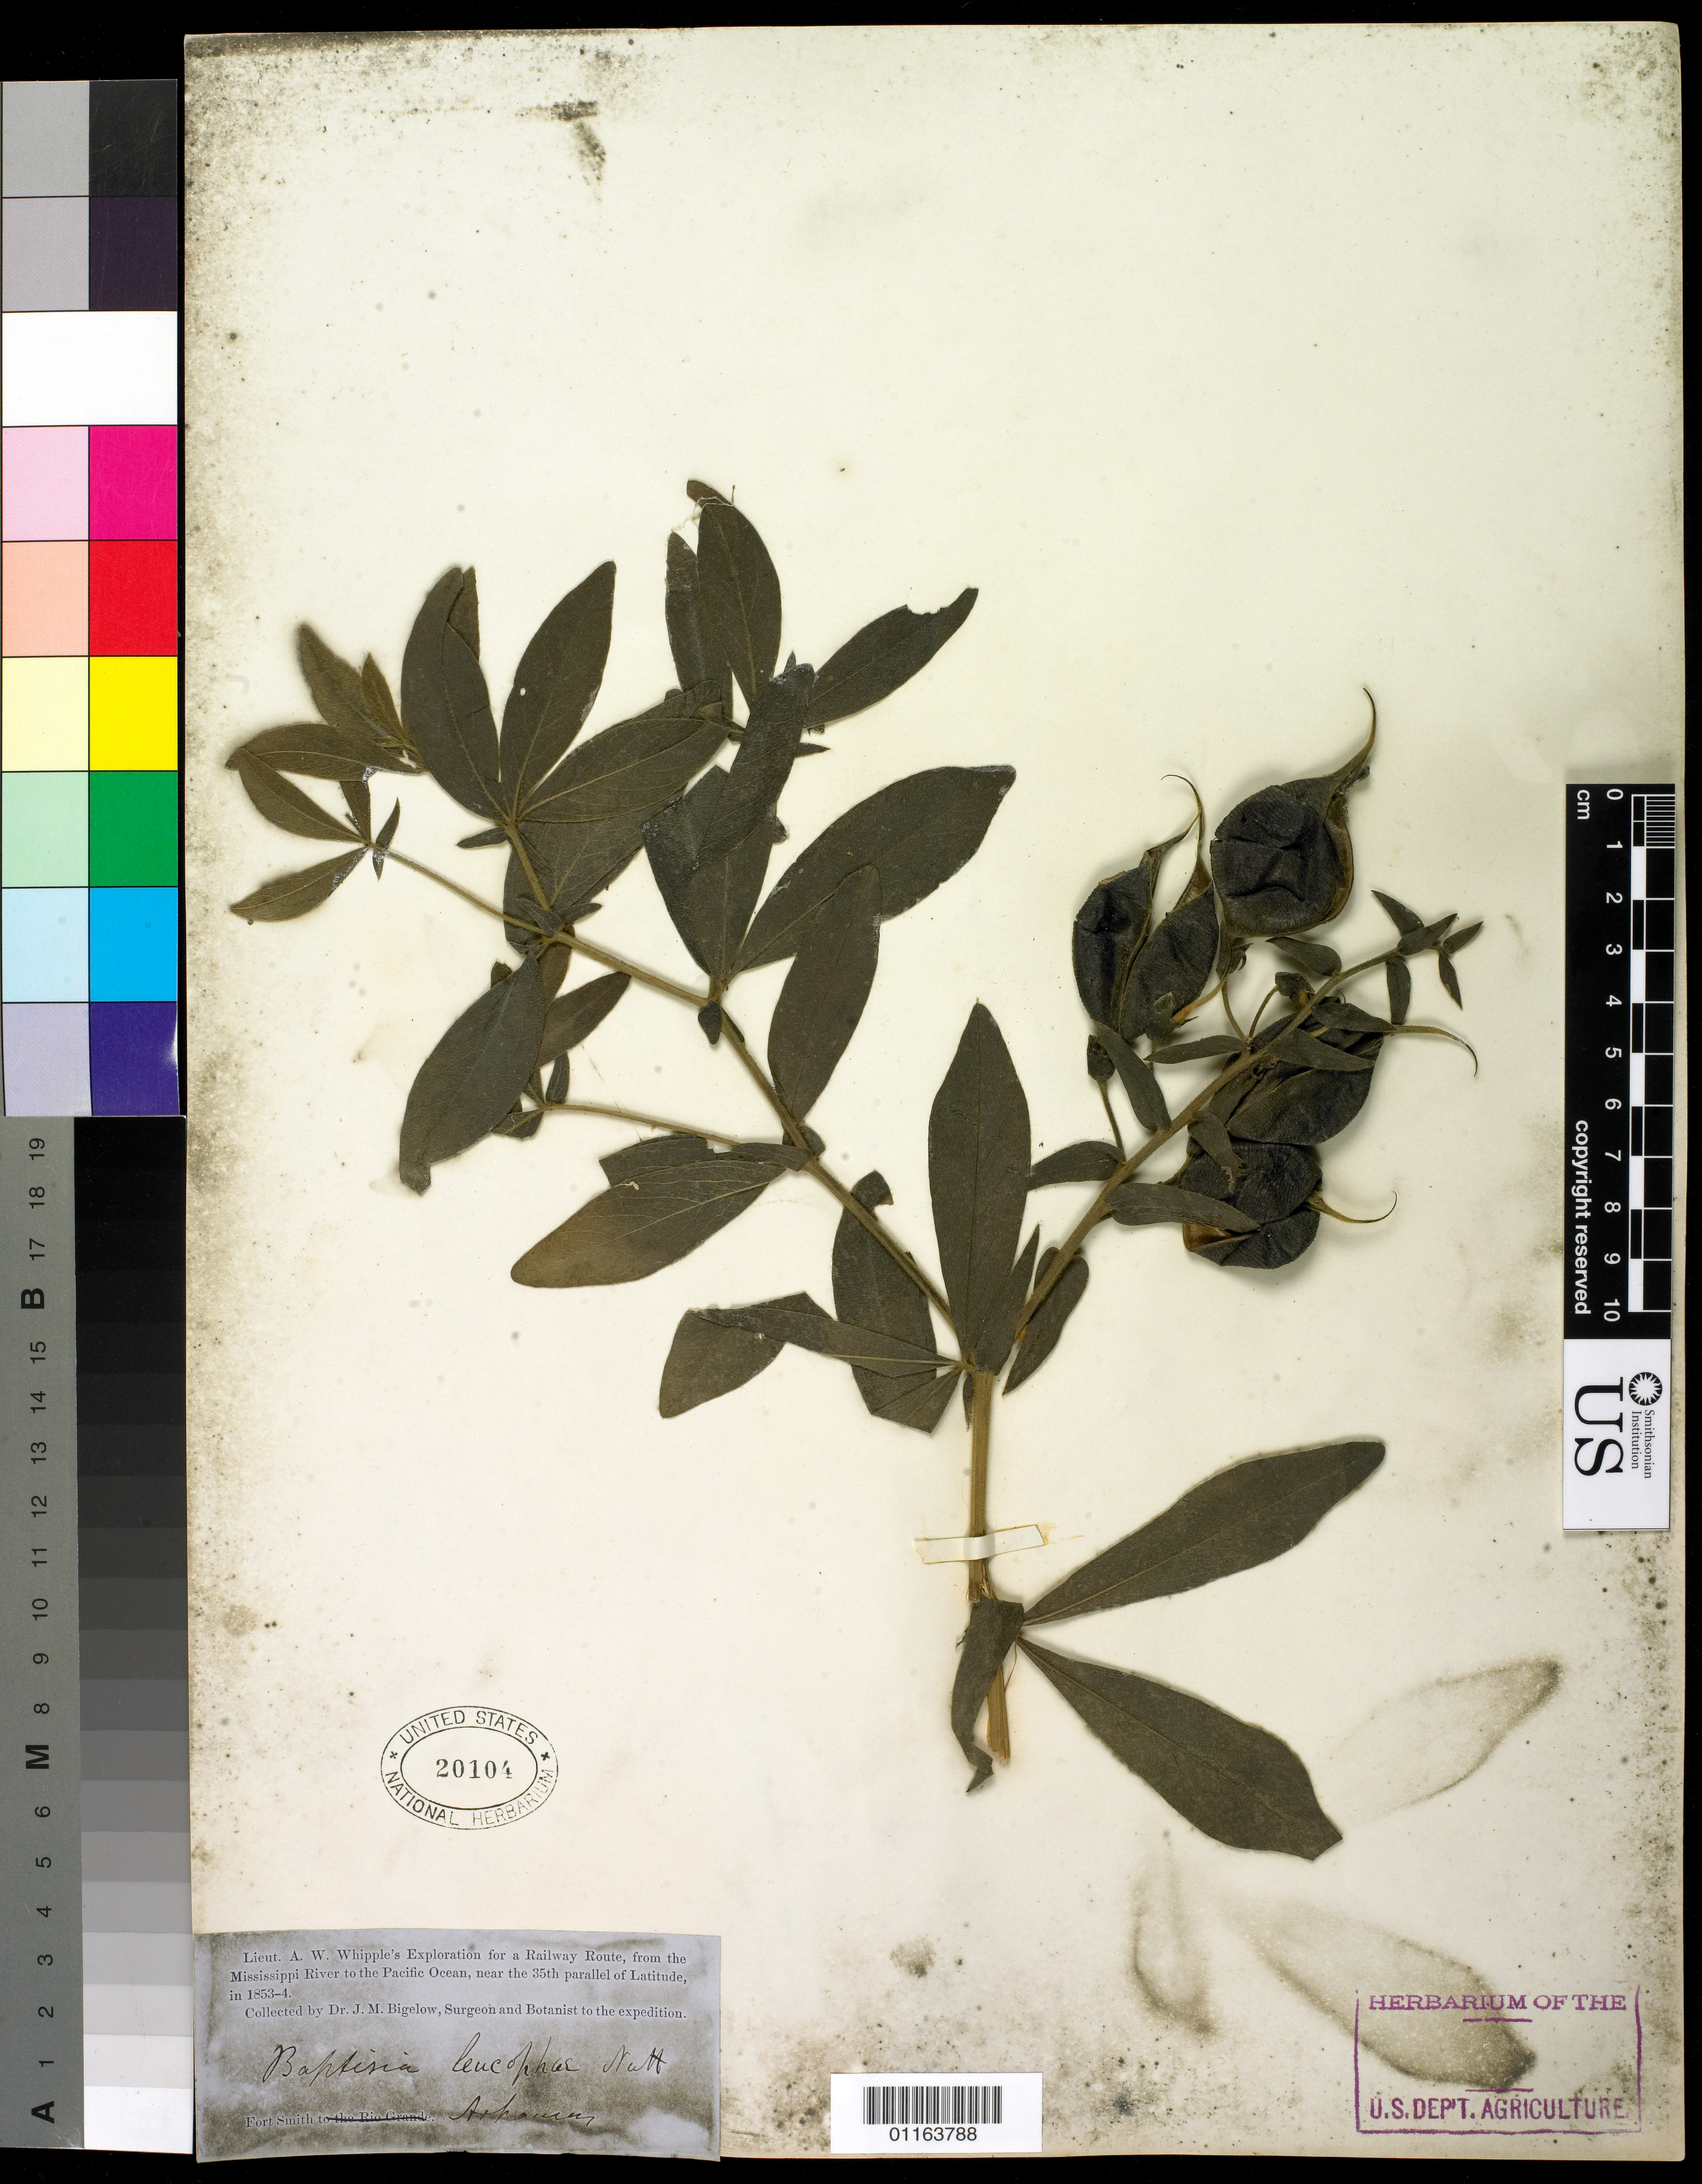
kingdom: Plantae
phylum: Tracheophyta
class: Magnoliopsida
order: Fabales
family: Fabaceae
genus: Baptisia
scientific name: Baptisia leucophaea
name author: Nutt.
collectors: J. M. Bigelow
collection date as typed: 1853 to -- -- 1854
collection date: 1853/1854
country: United States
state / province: Arkansas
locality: Fort smith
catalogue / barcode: US 20104